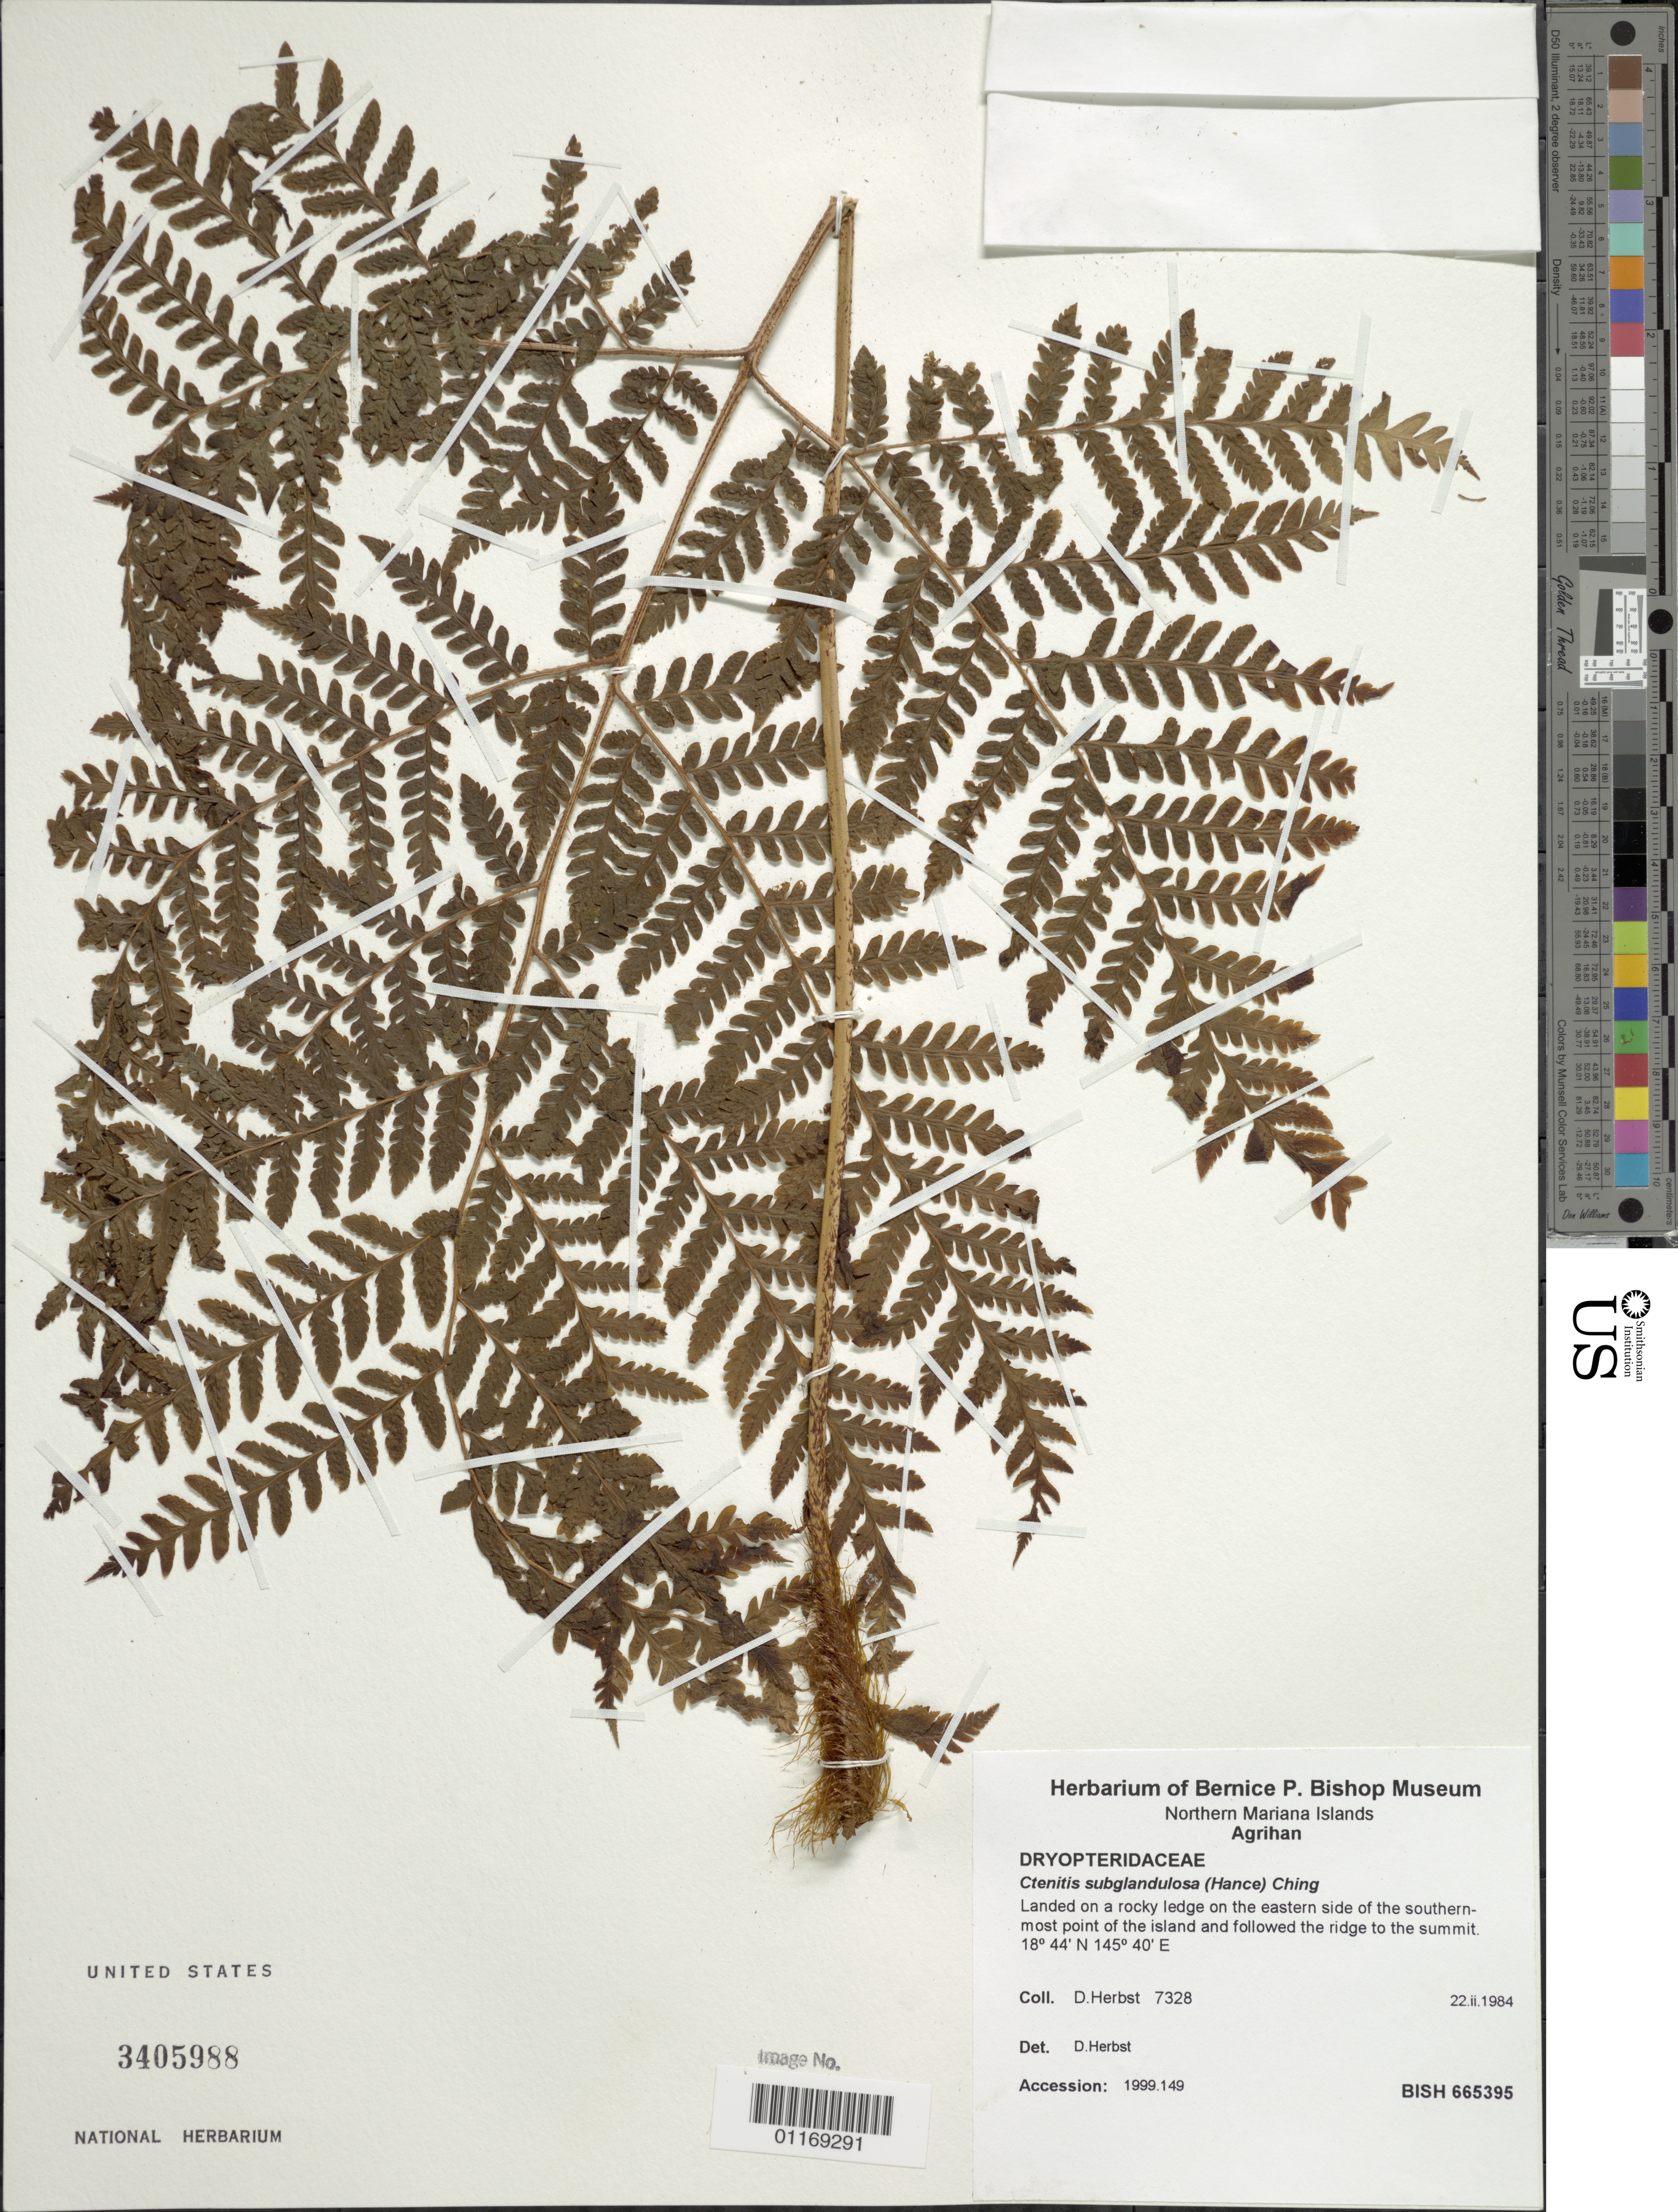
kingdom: Plantae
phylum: Tracheophyta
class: Polypodiopsida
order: Polypodiales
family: Dryopteridaceae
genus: Ctenitis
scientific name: Ctenitis subglandulosa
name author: (Hance) Ching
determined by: Herbst, D.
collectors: D. R. Herbst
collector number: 7328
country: Northern Mariana Islands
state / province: Northern Islands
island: Agrihan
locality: On the eastern side of the southern most point of land of the island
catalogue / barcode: US 3405988